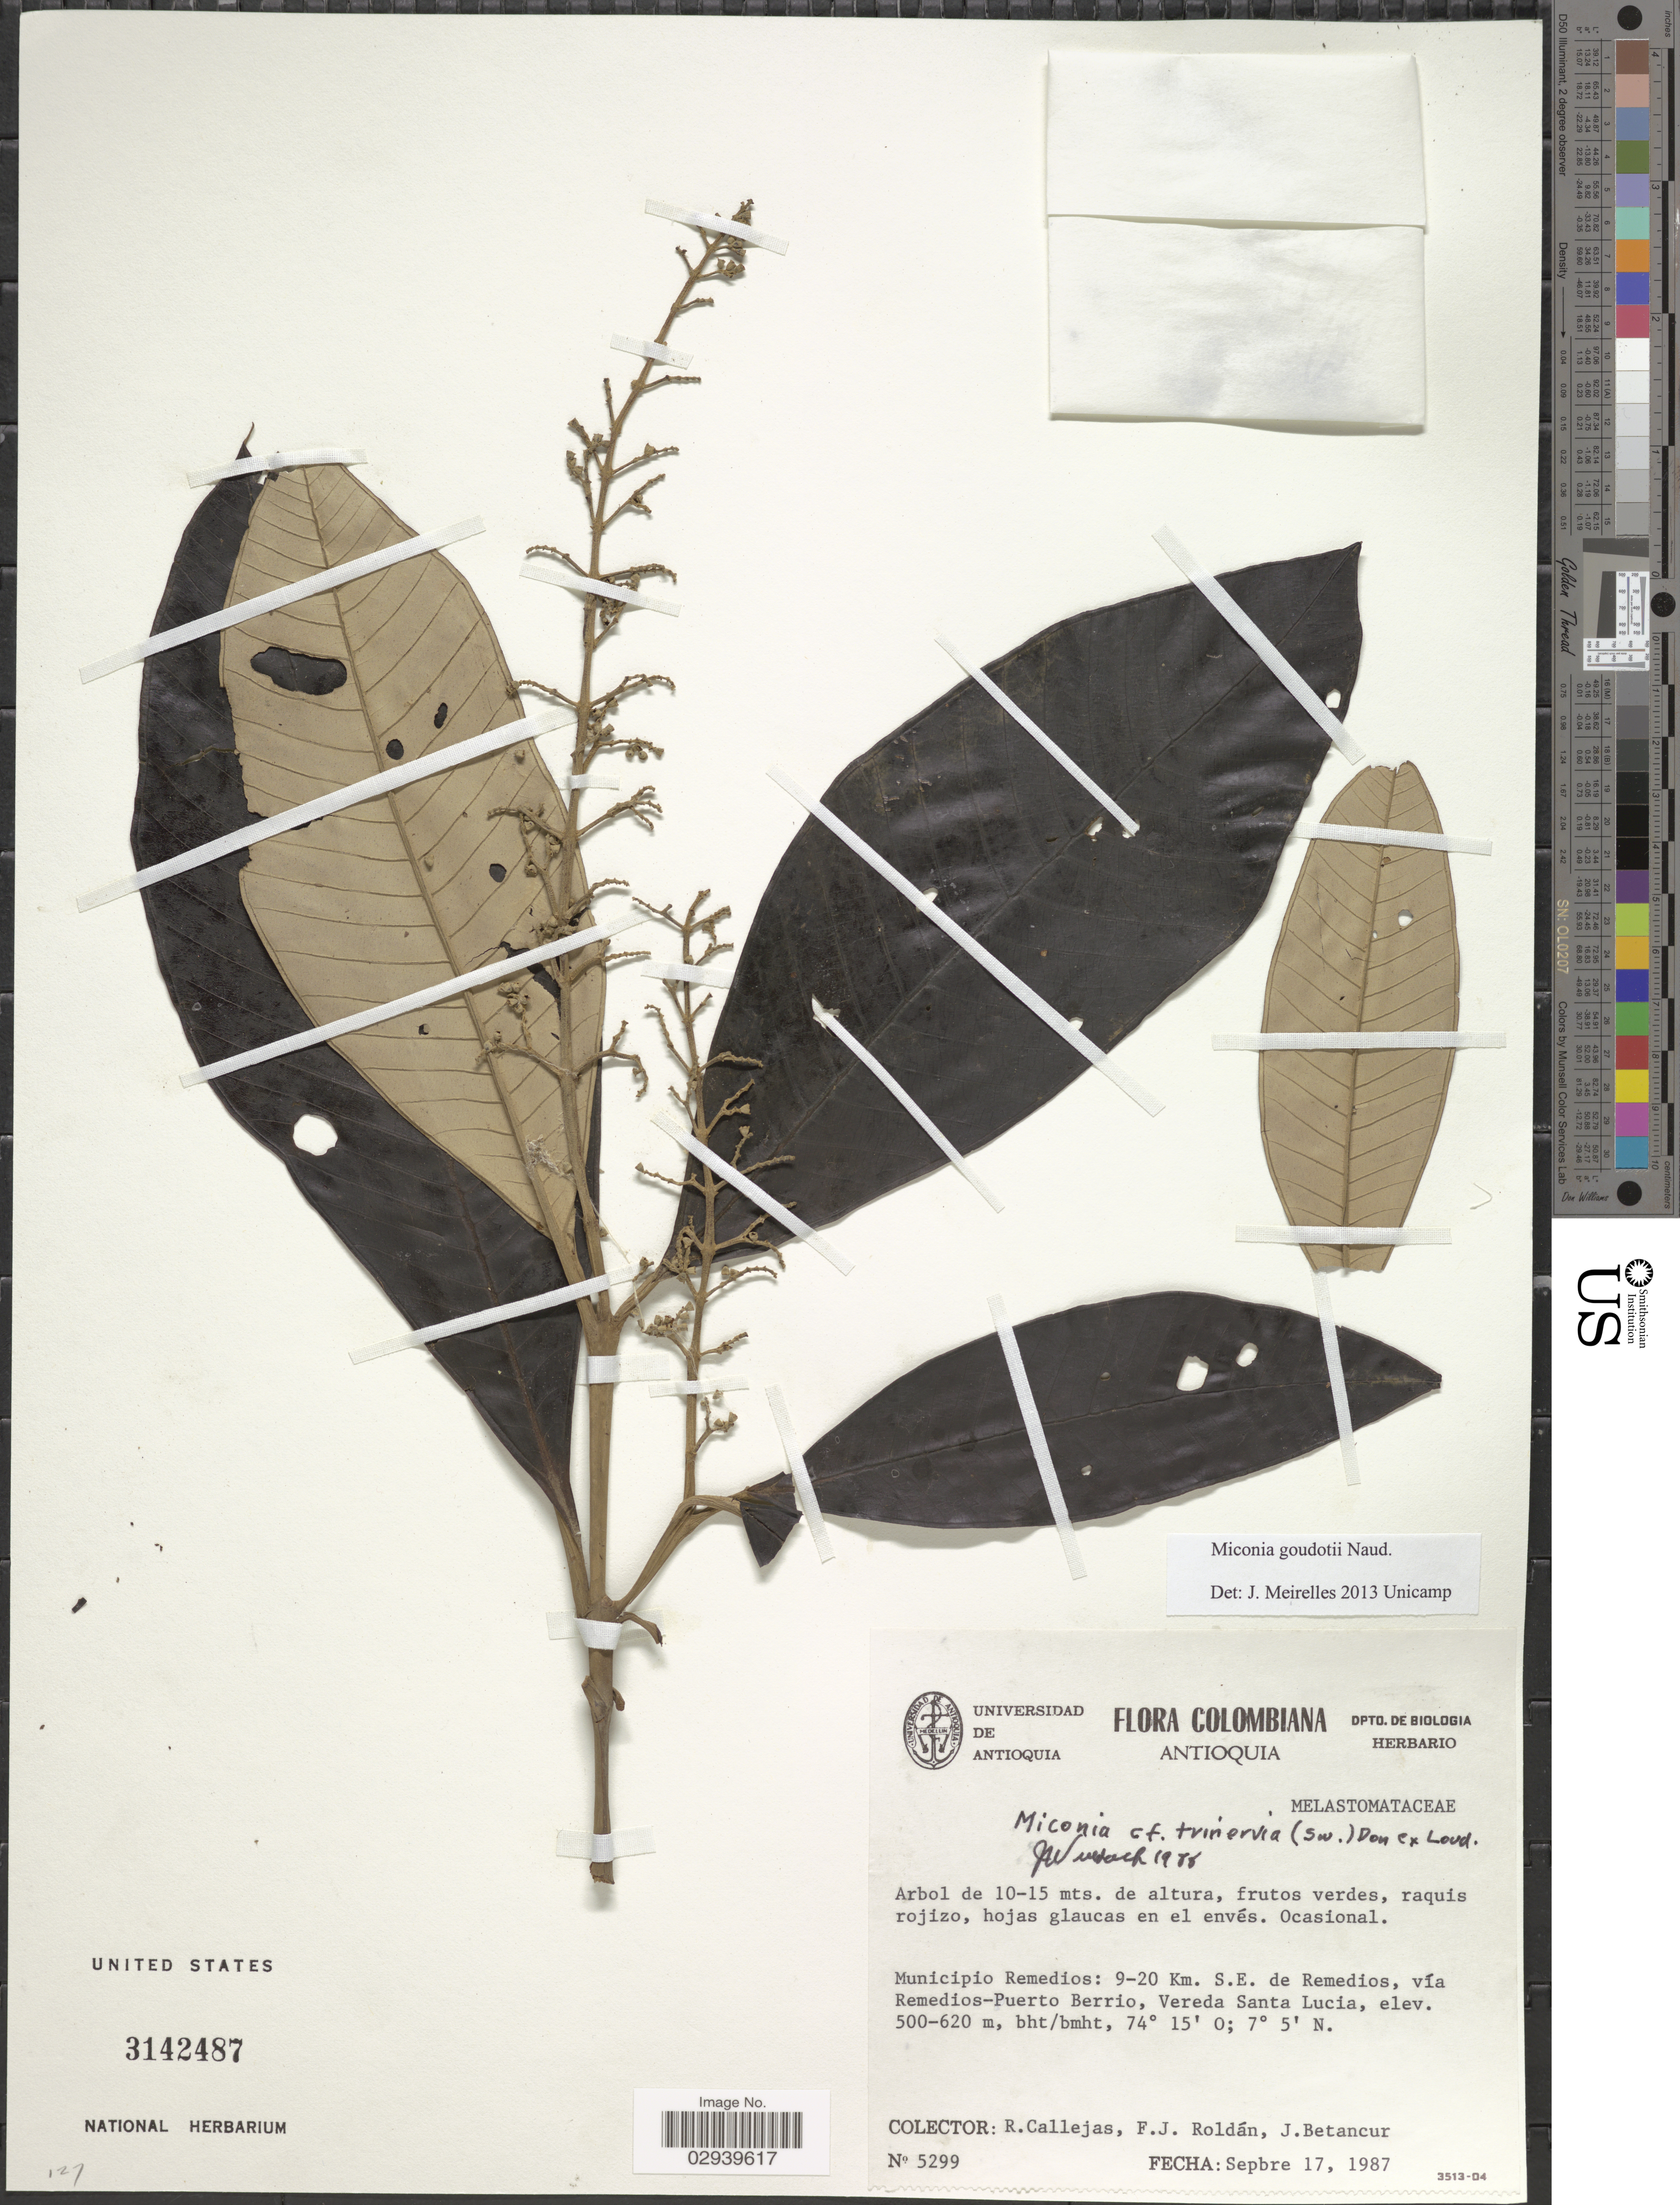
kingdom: Plantae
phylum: Tracheophyta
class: Magnoliopsida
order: Myrtales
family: Melastomataceae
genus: Miconia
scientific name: Miconia goudotii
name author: Naudin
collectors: R. Callejas, F. J. Roldán & J. Betancur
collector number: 5299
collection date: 1987-09-17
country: Colombia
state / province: Antioquia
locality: Municipio Remedios: 9-20 Km. S.E., vía Remedios-Puerto Berrio, Vereda Santa Lucia.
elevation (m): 500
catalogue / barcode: US 3142487